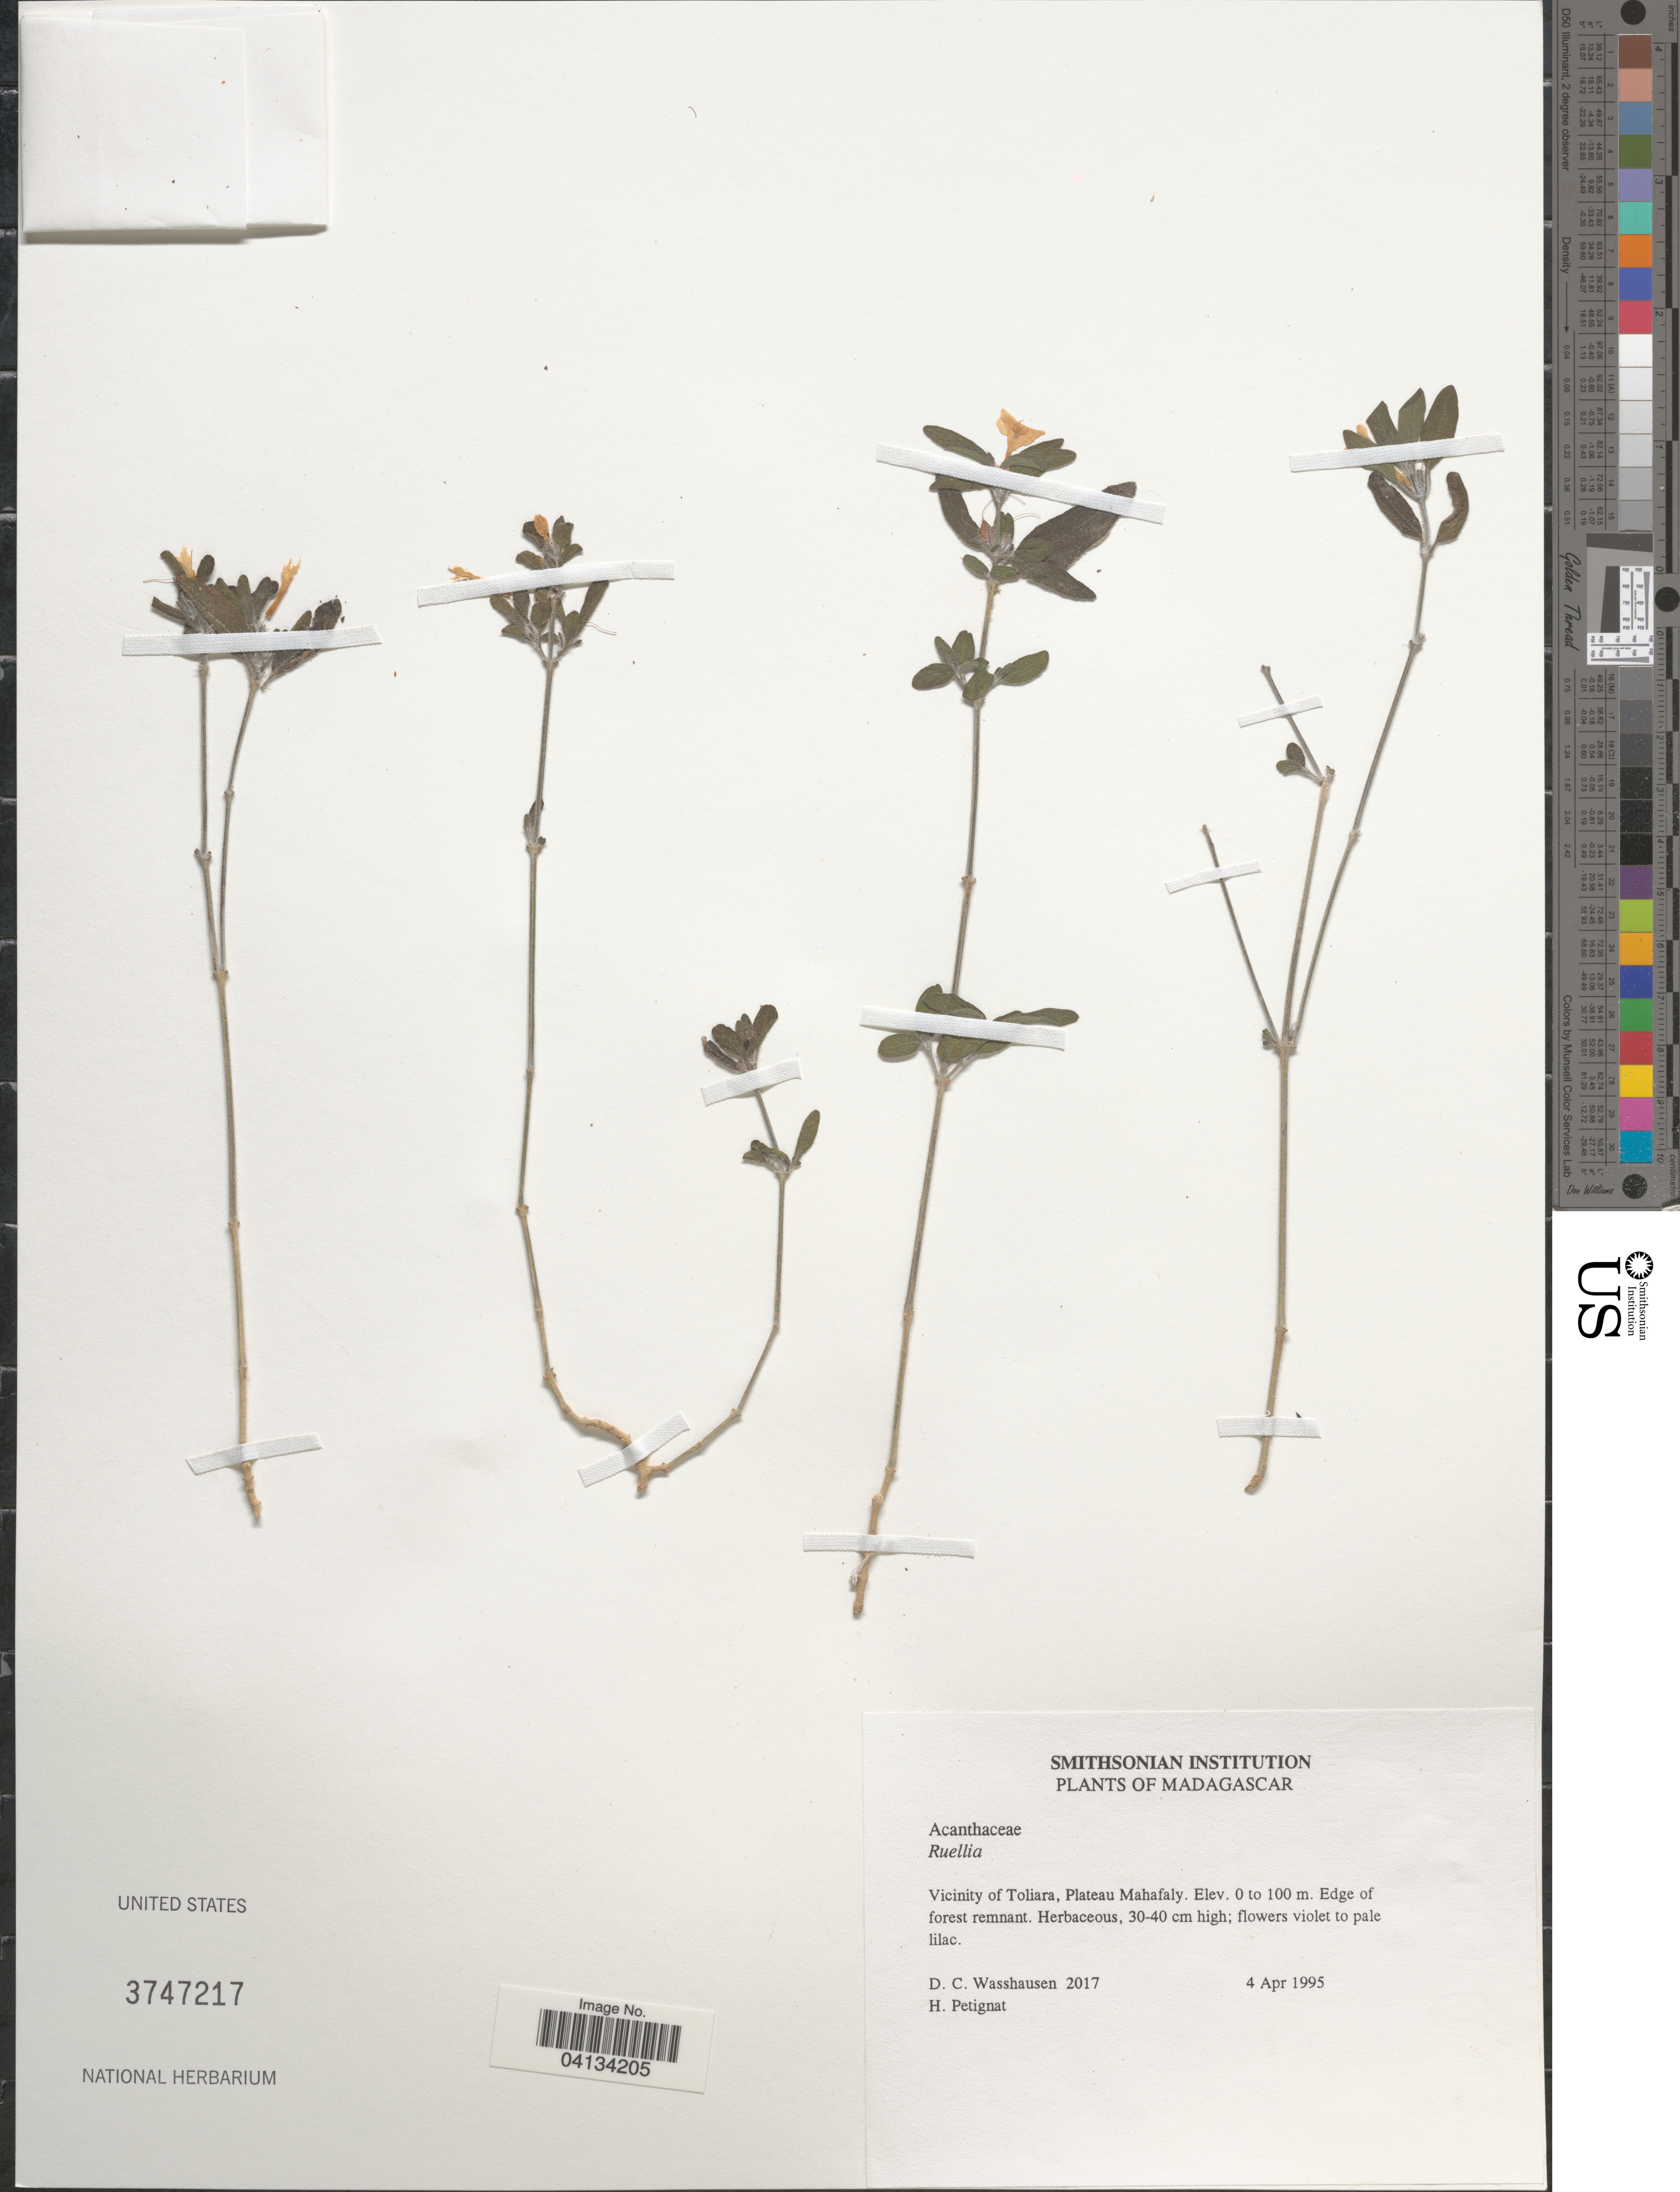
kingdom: Plantae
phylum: Tracheophyta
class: Magnoliopsida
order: Lamiales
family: Acanthaceae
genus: Ruellia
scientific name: Ruellia sp.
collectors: D. C. Wasshausen & H. Petignat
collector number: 2017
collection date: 1995-04-04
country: Madagascar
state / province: Atsimo-Andrefana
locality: Vicinity of Toliara, Plateau Mahafaly.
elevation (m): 0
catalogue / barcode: US 3747217